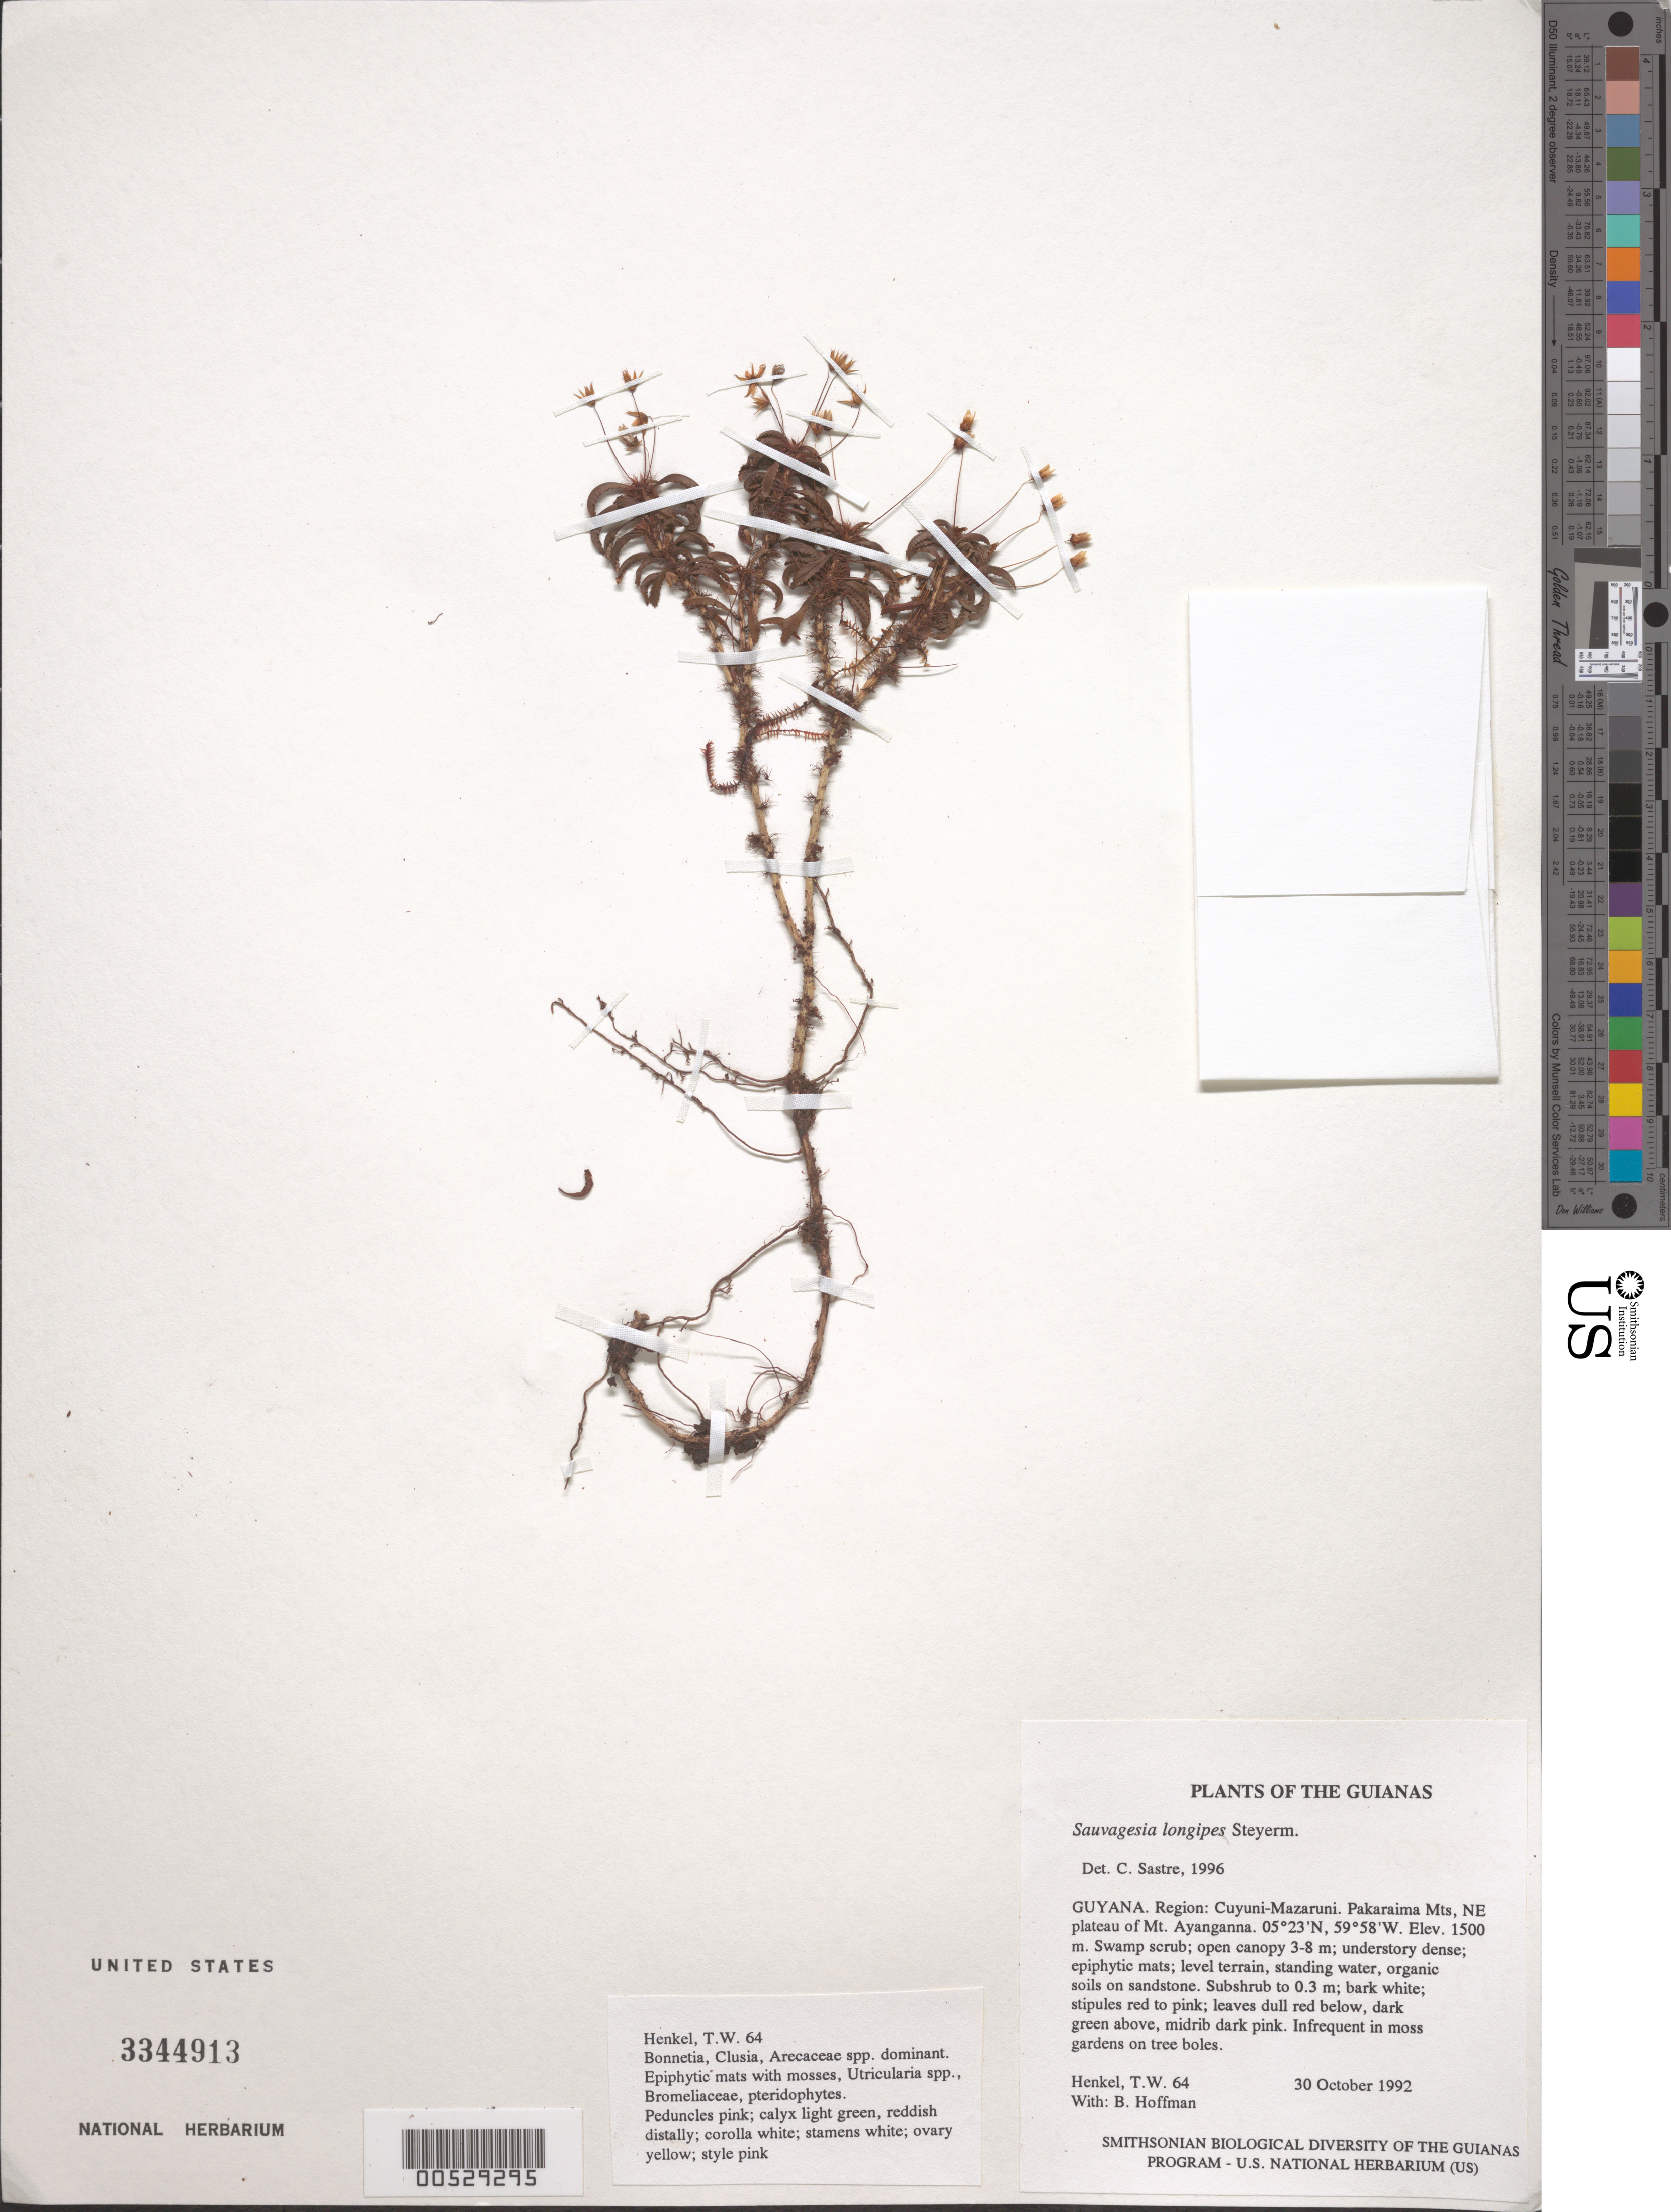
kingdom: Plantae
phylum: Tracheophyta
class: Magnoliopsida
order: Malpighiales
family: Ochnaceae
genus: Sauvagesia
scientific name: Sauvagesia longipes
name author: Steyerm.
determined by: Sastre, C. H. L.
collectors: T. Henkel & B. Hoffman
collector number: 64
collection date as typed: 30 October 1992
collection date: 1992-10-30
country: Guyana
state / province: Cuyuni-Mazaruni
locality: Pakaraima Mts, NE plateau of Mt. Ayanganna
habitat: Swamp scrub; open canopy 3-8 m; understory dense; epiphytic mats; level terrain, standing water, organic soils on sandstone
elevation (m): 1500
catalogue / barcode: US 3344913